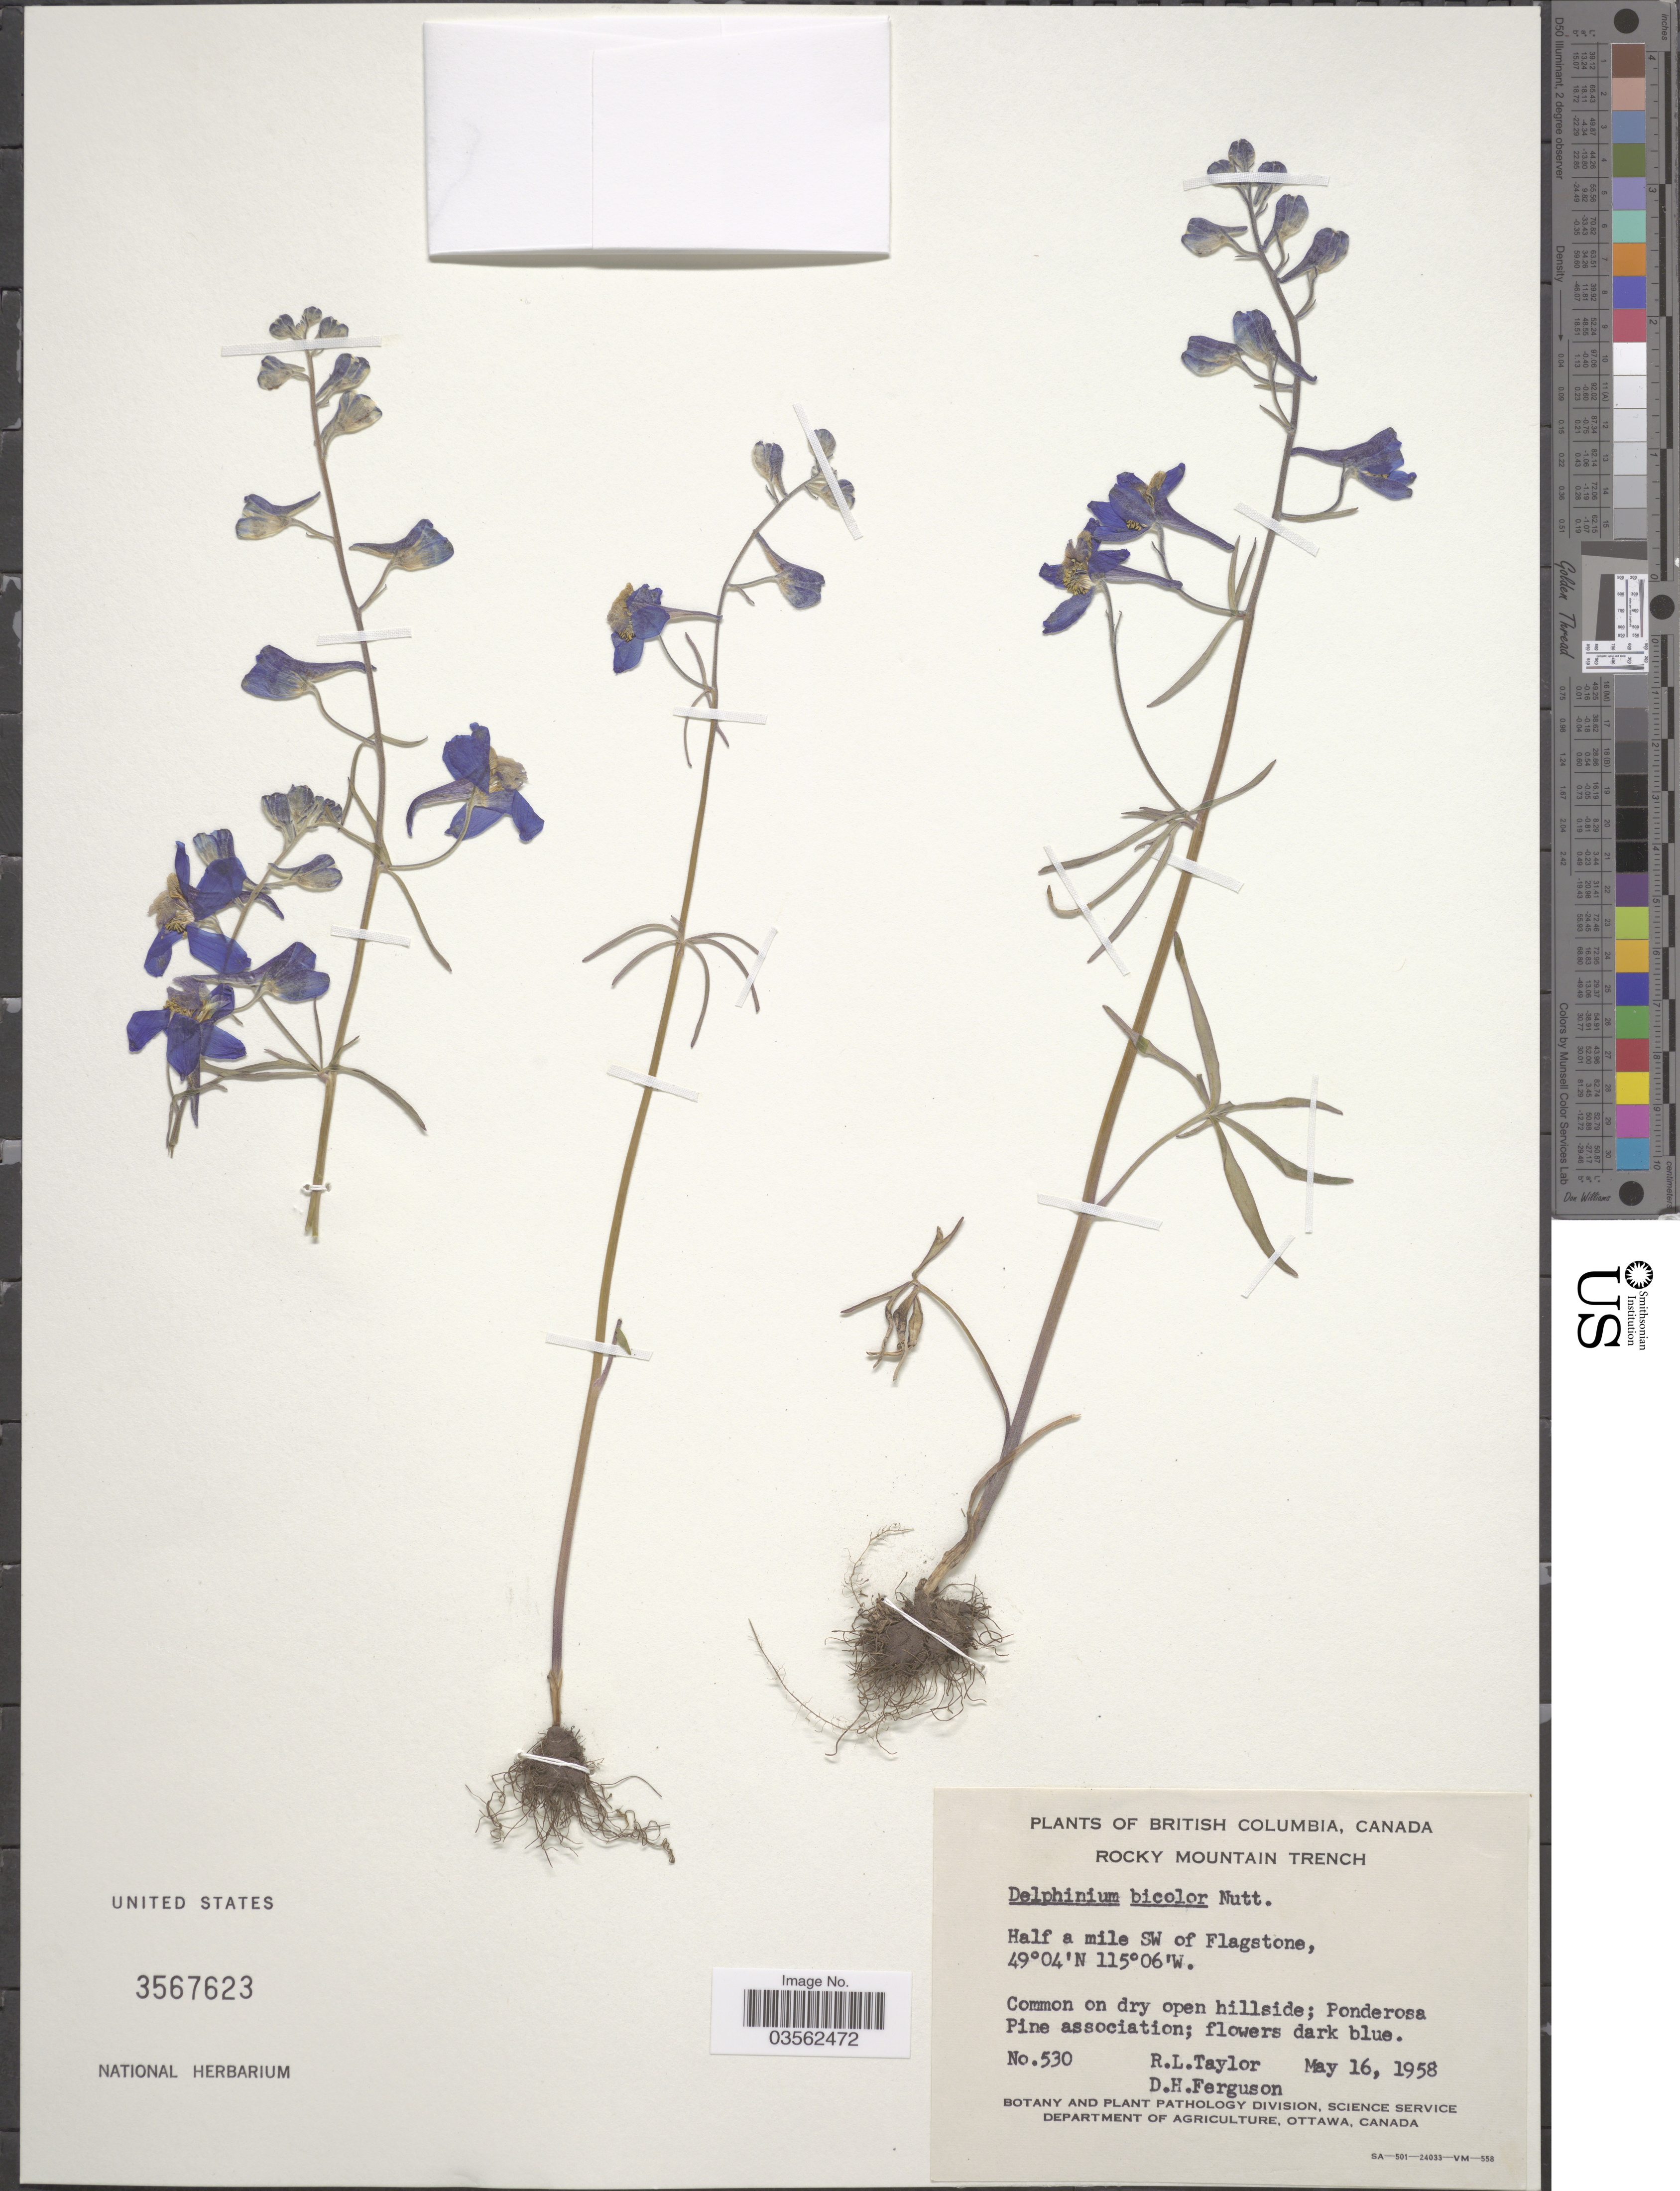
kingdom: Plantae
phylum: Tracheophyta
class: Magnoliopsida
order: Ranunculales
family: Ranunculaceae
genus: Delphinium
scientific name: Delphinium bicolor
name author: Nutt.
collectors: R. Taylor & D. Ferguson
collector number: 530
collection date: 1958-05-16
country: Canada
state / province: British Columbia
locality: Rocky Mountain Trench. Half a mile SW of Flagstone.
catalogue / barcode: US 3567623